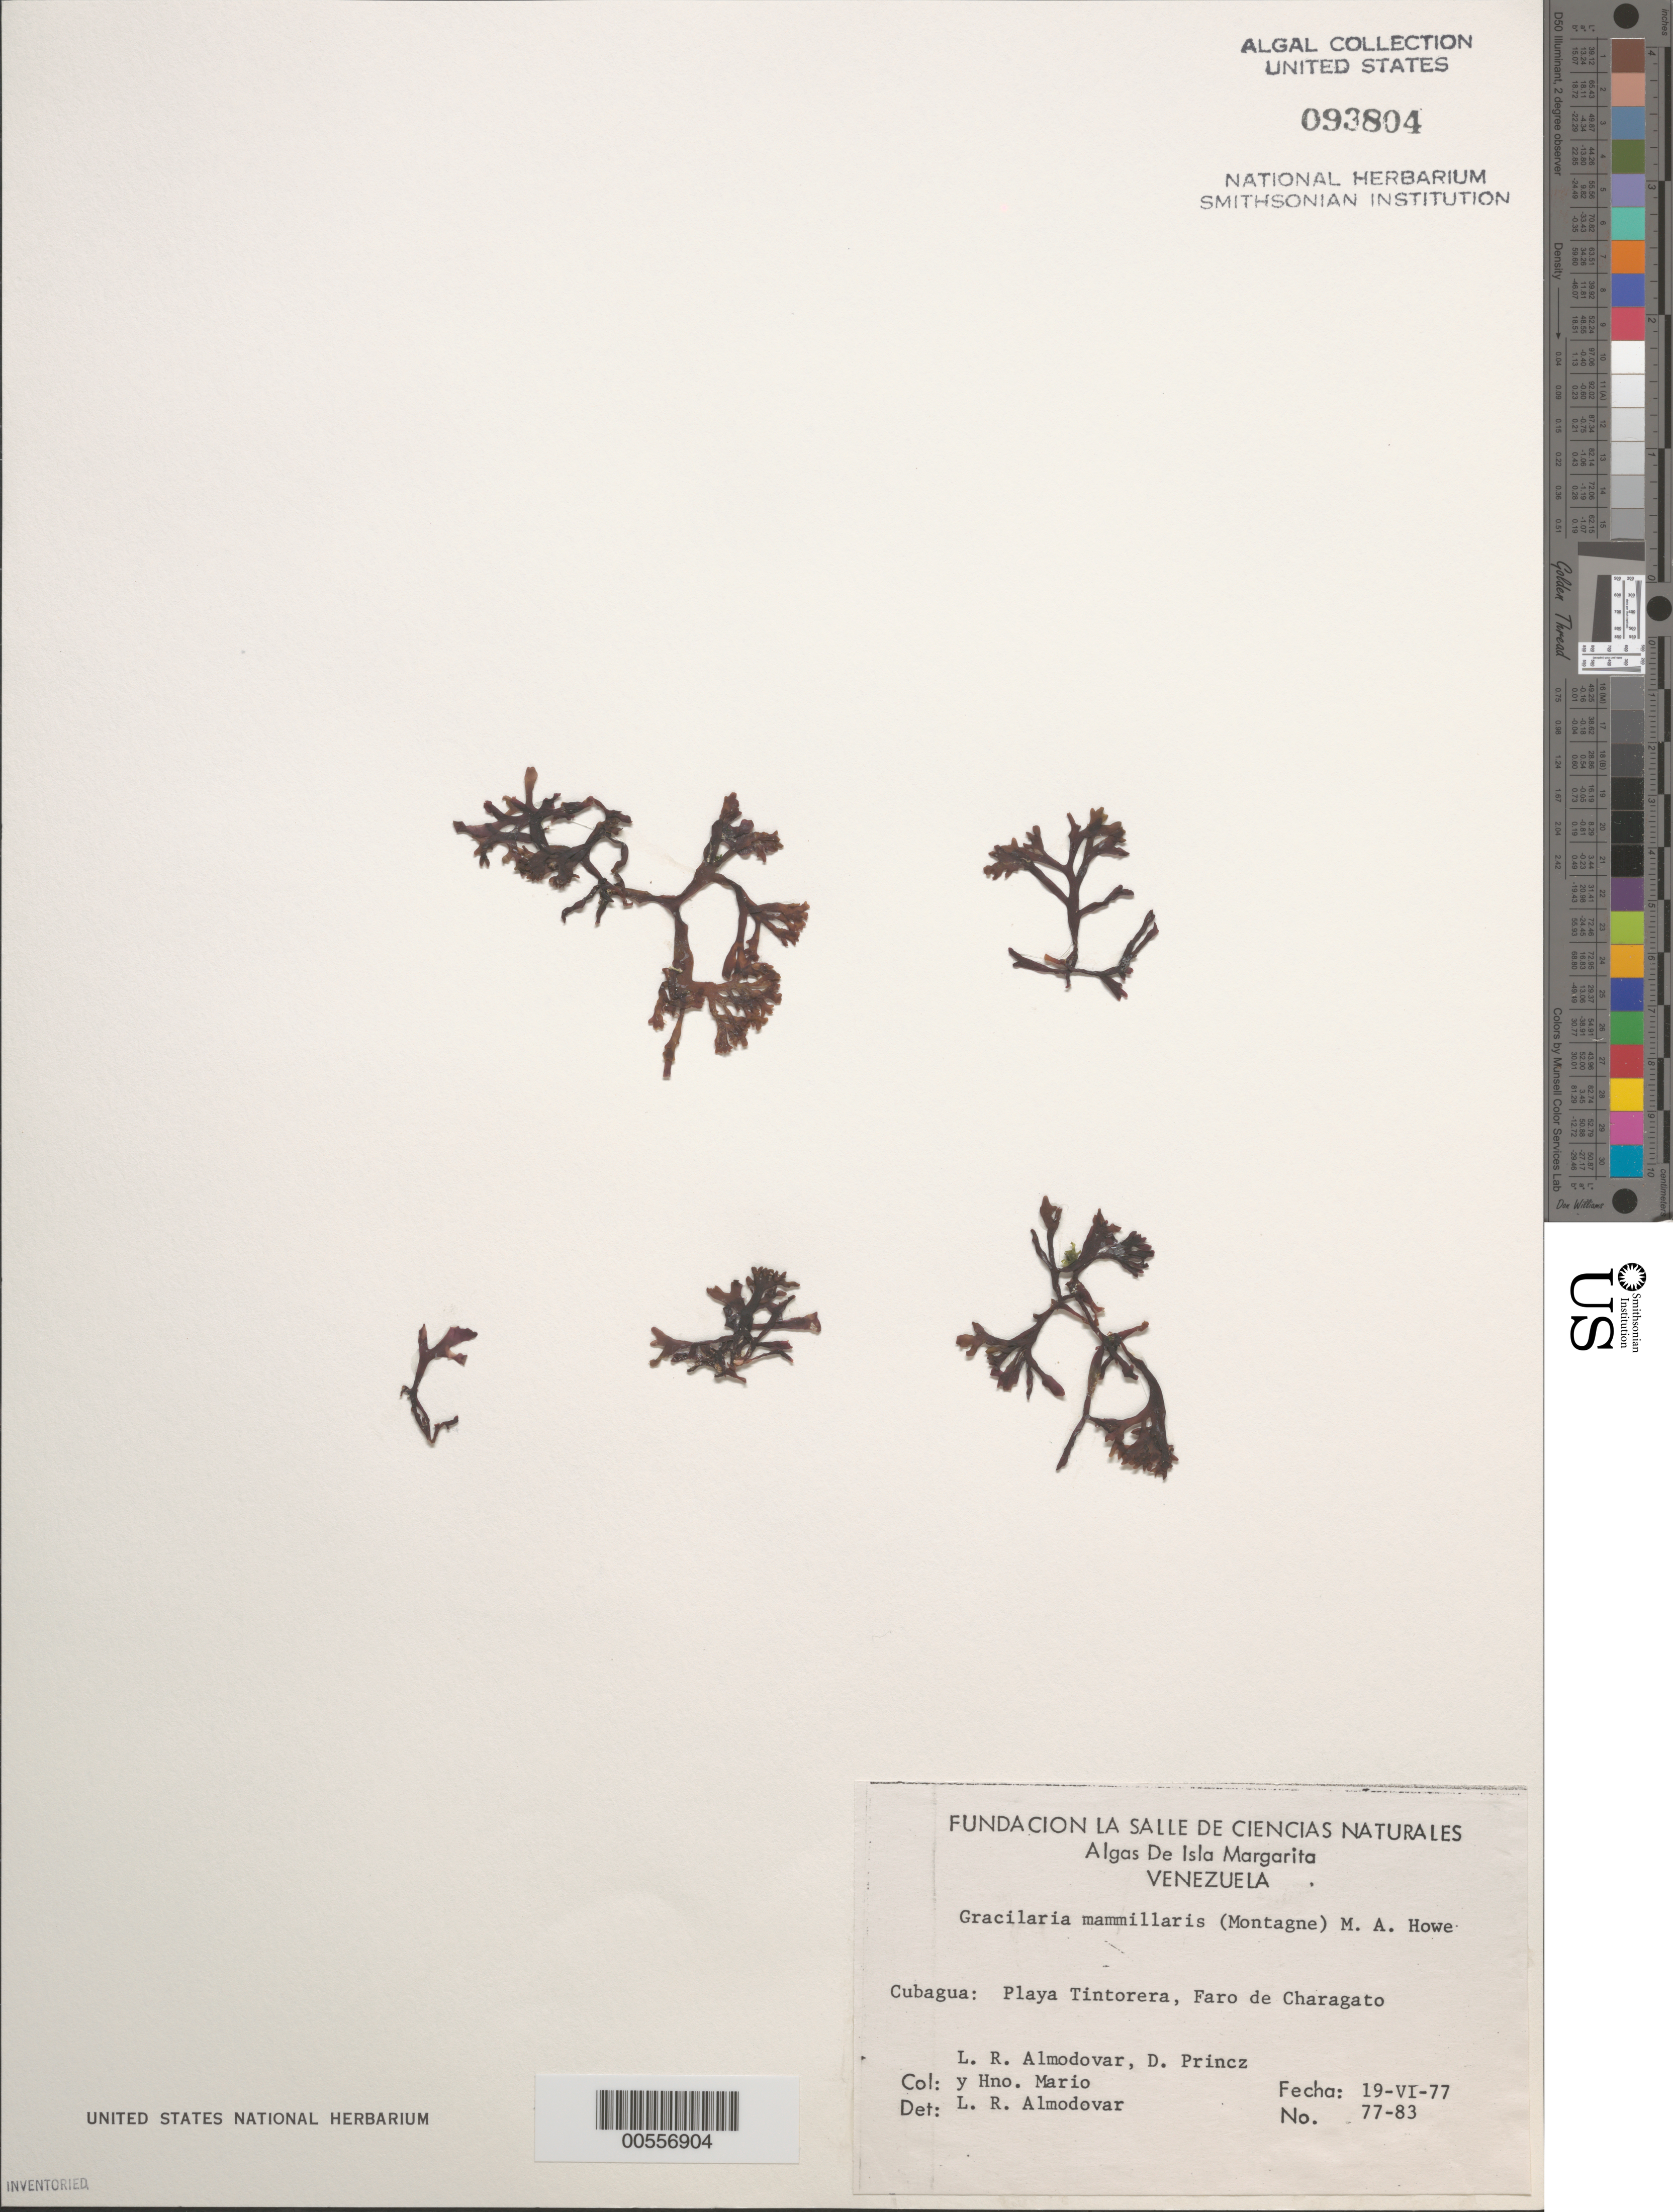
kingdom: Plantae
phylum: Rhodophyta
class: Florideophyceae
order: Gracilariales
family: Gracilariaceae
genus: Gracilaria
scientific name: Gracilaria mammillaris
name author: (Mont.) M. Howe in Britton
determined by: Almodovar, L. R.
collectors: L. Almodovar, D. Princz & H. Mario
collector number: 77-83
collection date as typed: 19 Jun 1977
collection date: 1977-06-19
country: Venezuela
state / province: Nueva Esparta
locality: Playa tintorera, faro de charagato, isla cubagua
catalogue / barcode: US 93804